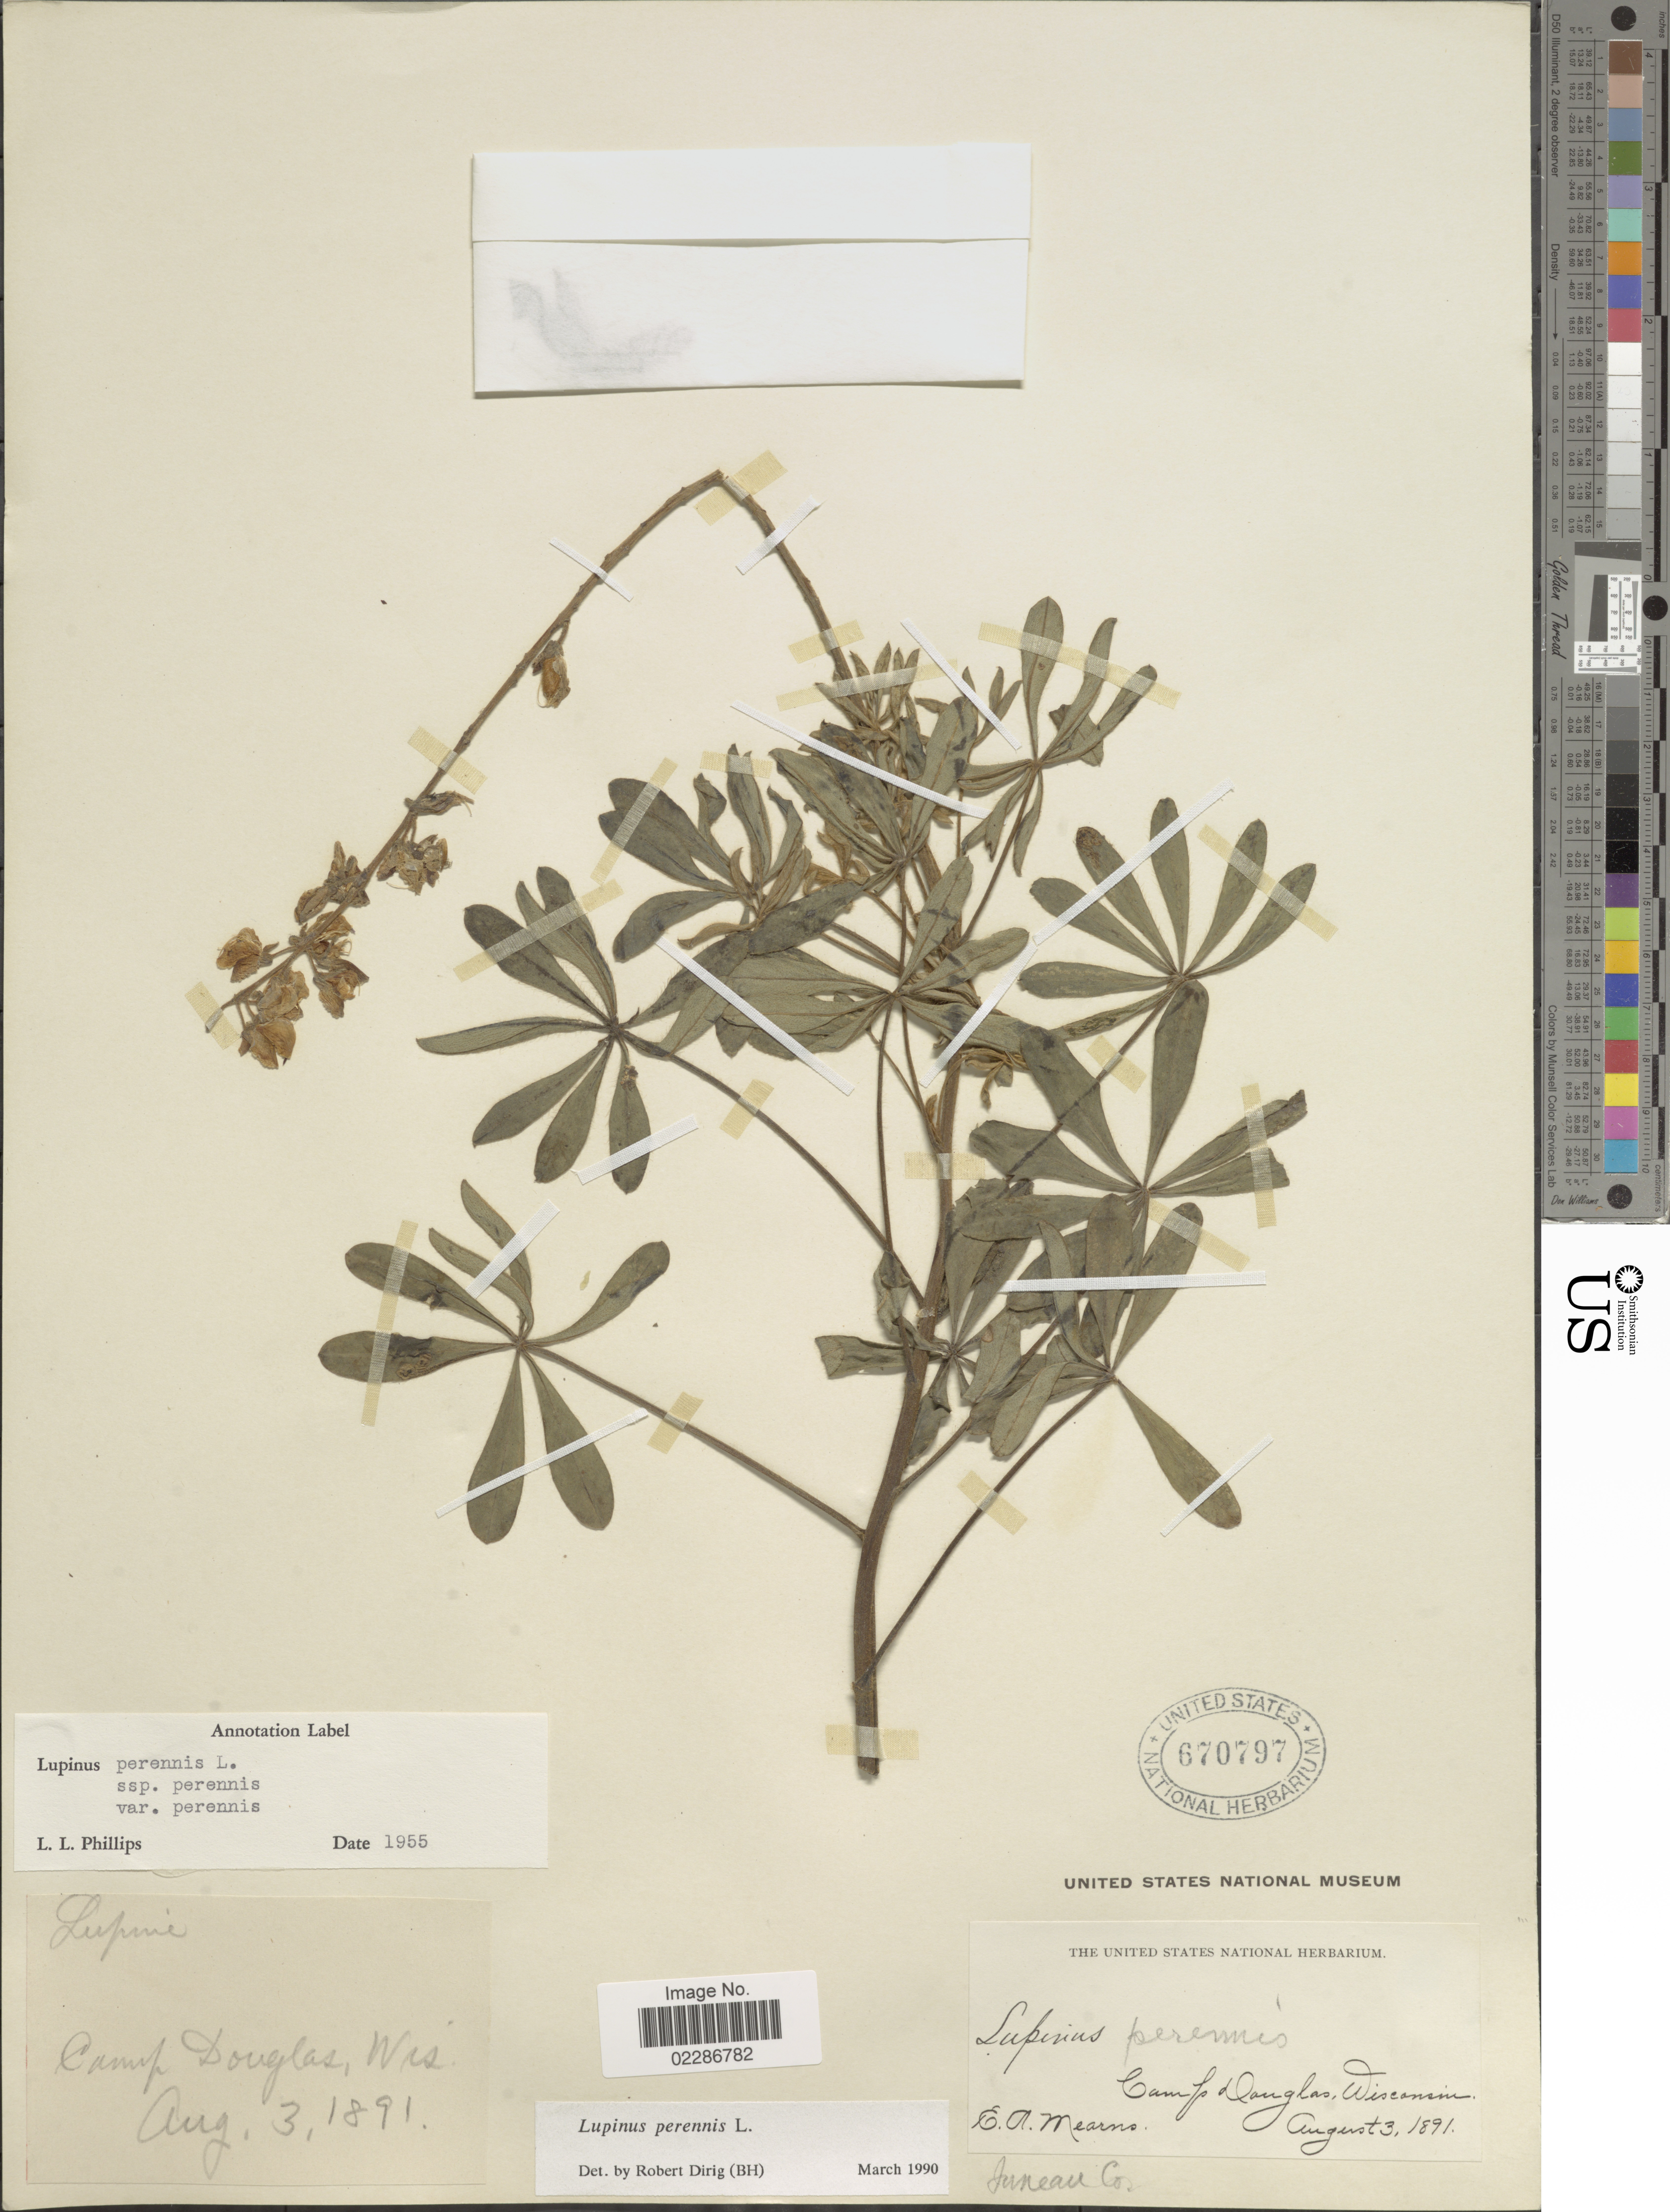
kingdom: Plantae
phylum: Tracheophyta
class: Magnoliopsida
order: Fabales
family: Fabaceae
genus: Lupinus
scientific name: Lupinus perennis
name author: L.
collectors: E. A. Mearns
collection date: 1891-08-03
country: United States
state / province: Wisconsin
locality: Camp Douglas, Juneau Co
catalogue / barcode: US 670797